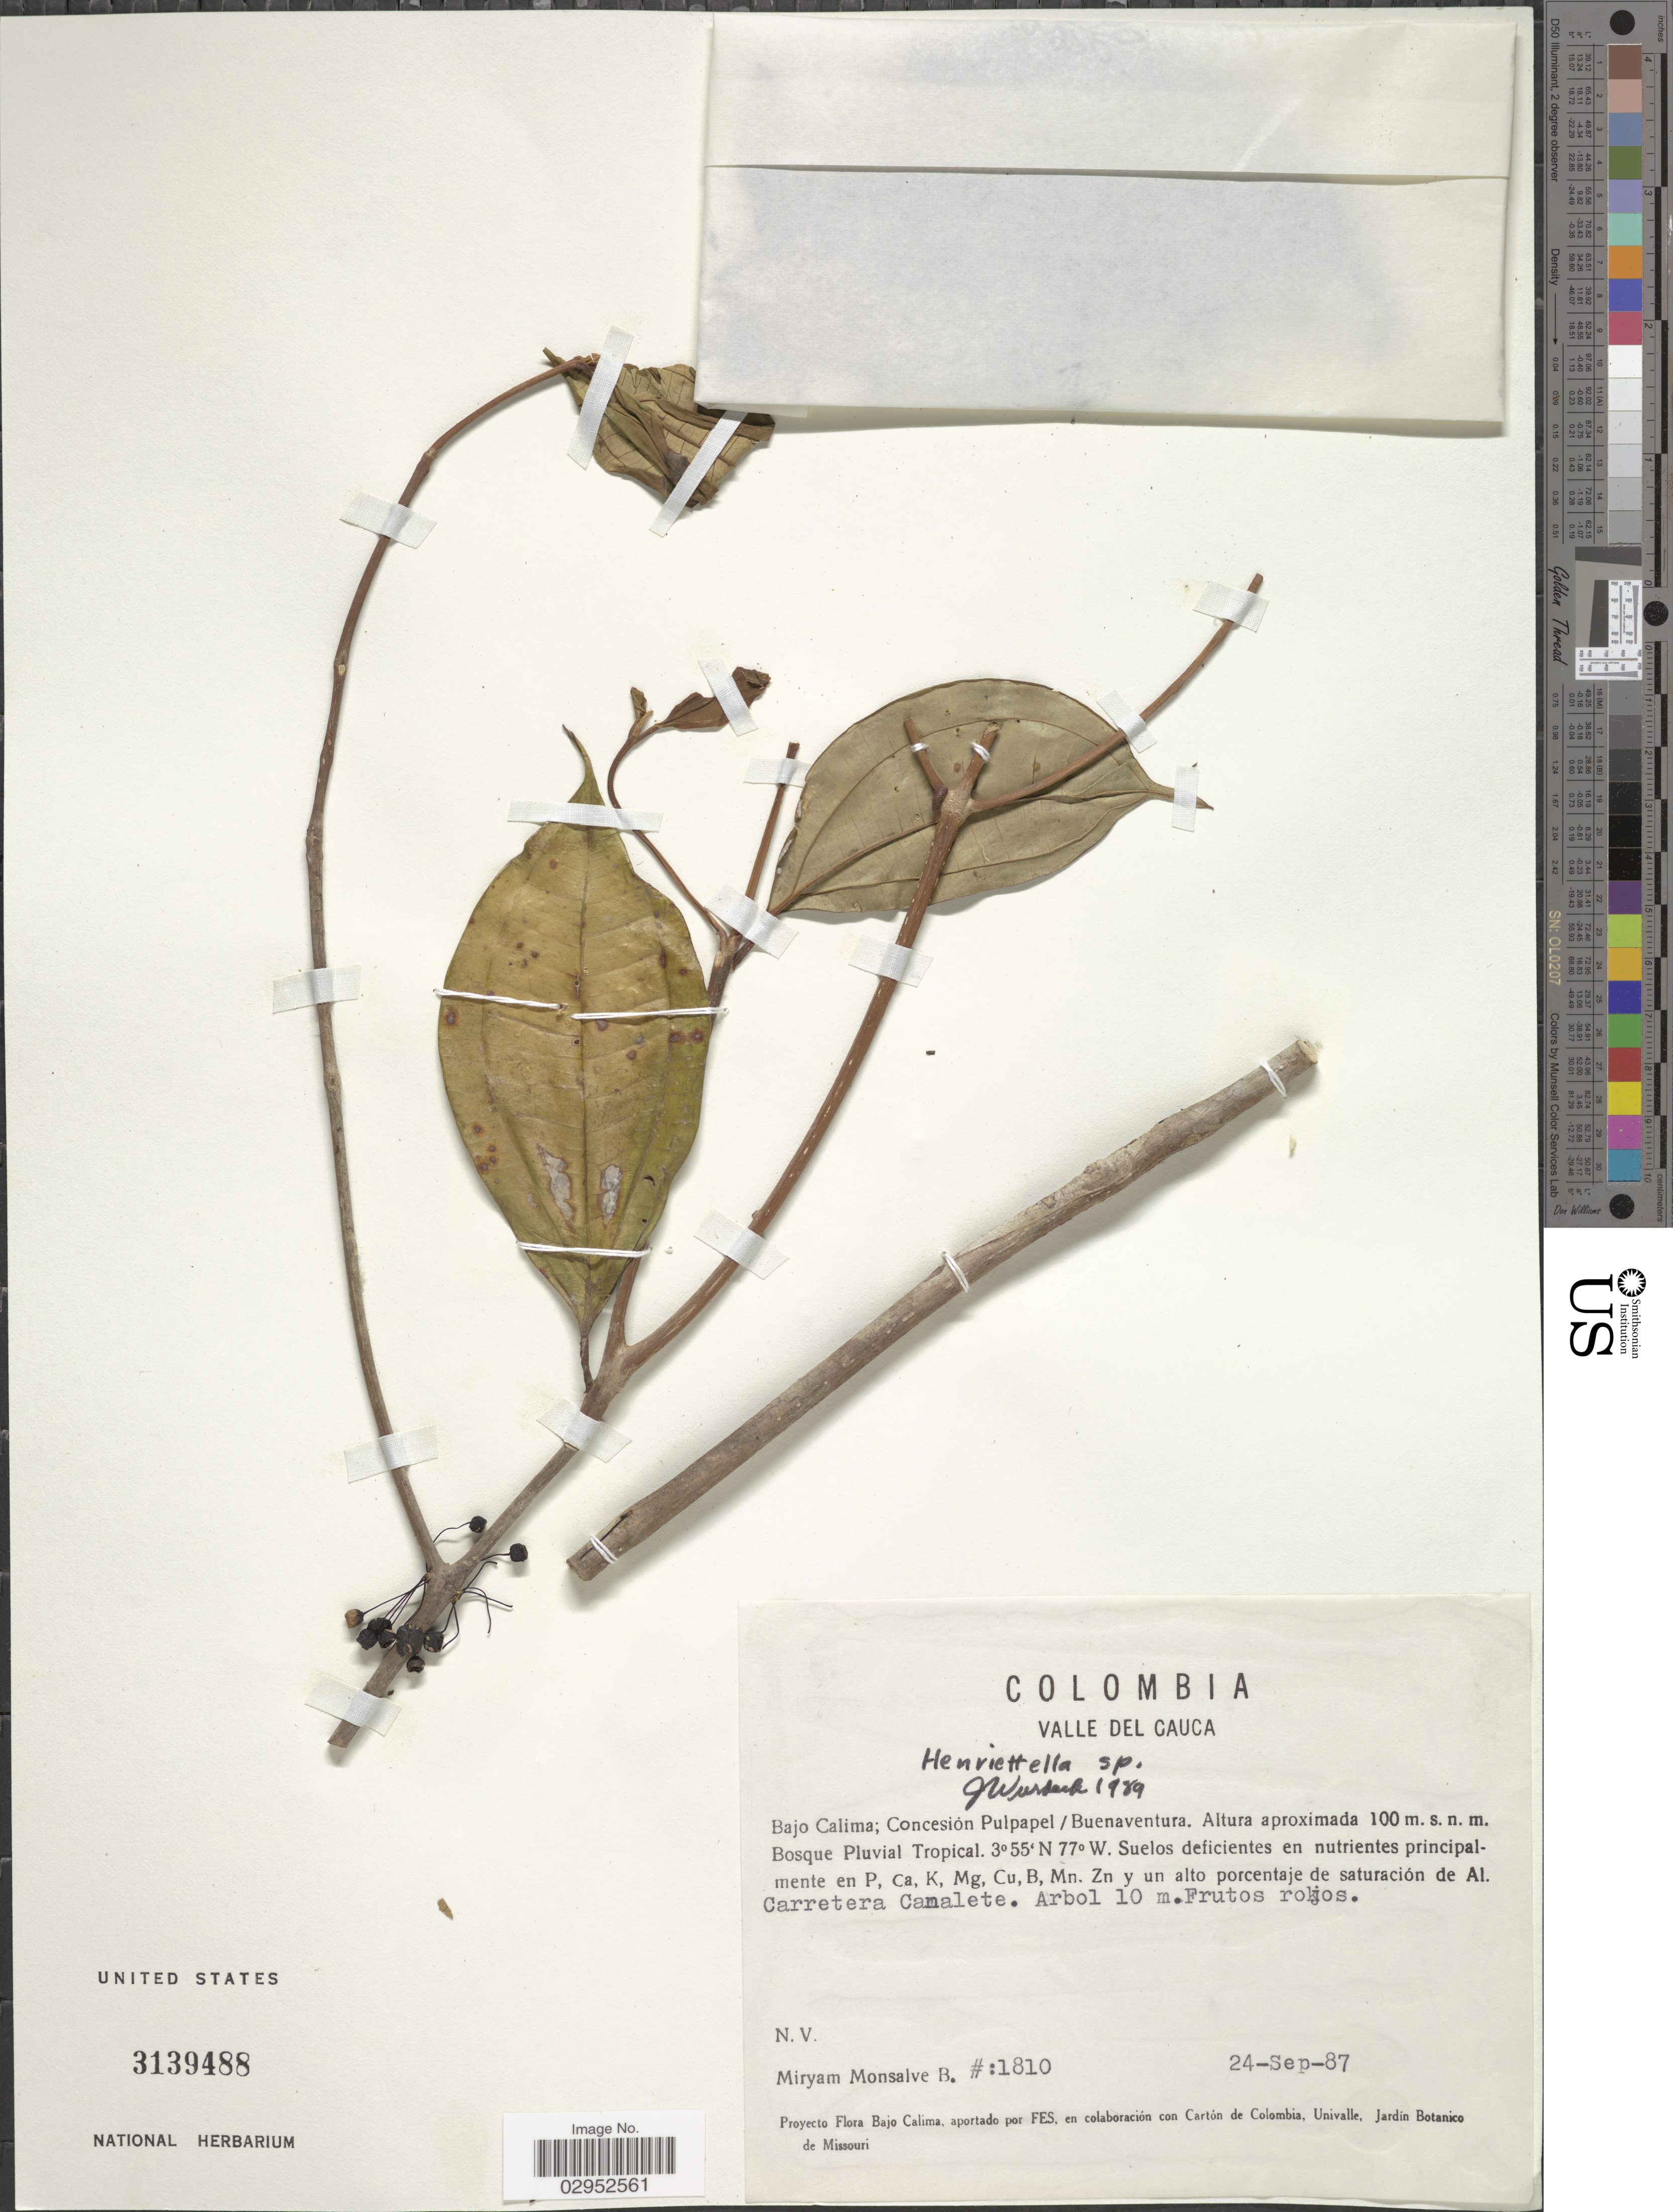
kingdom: Plantae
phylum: Tracheophyta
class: Magnoliopsida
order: Myrtales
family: Melastomataceae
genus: Henriettea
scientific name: Henriettea sp.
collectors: M. Monsalve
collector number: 1810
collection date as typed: Transcribed d/m/y: 24/9/87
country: Colombia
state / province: Cauca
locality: Valle del Cauca, Bajo Calima; Concesión Pulpapel/Buenaventura.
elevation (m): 100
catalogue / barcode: US 3139488